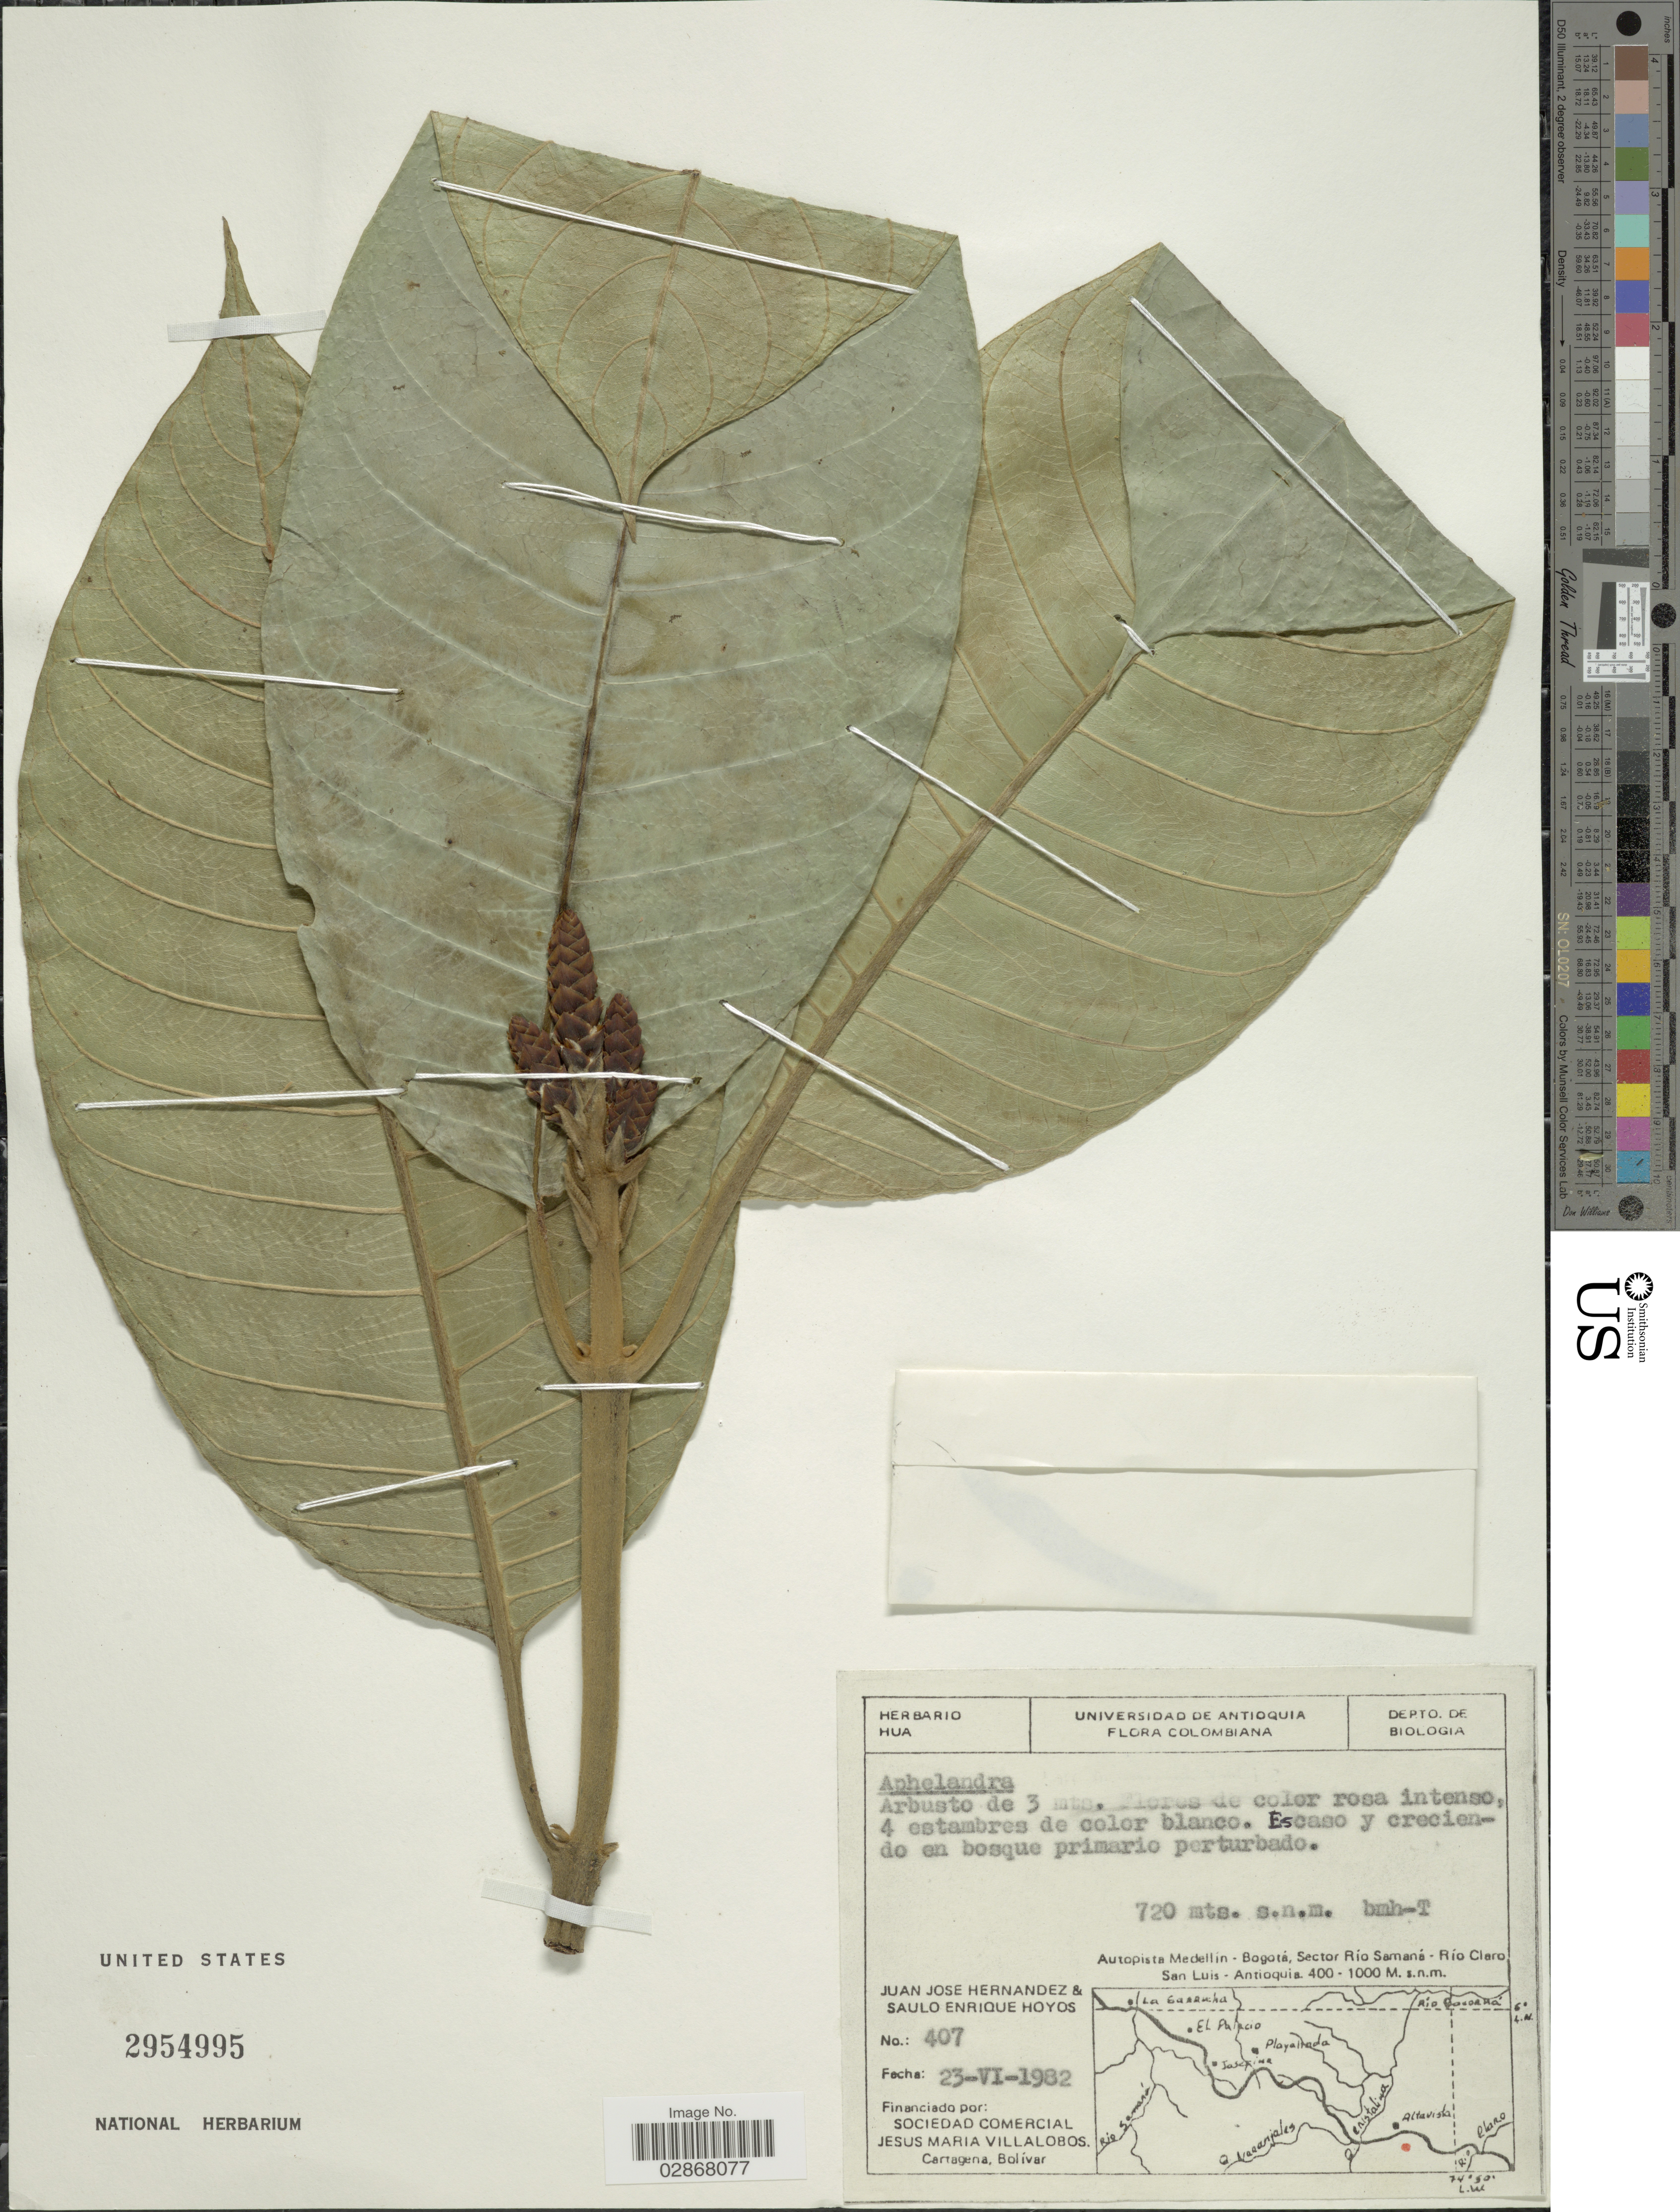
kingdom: Plantae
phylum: Tracheophyta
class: Magnoliopsida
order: Lamiales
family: Acanthaceae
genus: Aphelandra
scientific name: Aphelandra sp.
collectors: J. J. Hernandez & S. E. Hoyos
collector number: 407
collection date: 1982-06-23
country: Colombia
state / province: Antioquia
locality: Autopista Medellin-Bogotá, Sector Río Samaná-Río Claro. San Luis.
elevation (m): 720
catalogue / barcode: US 2954995